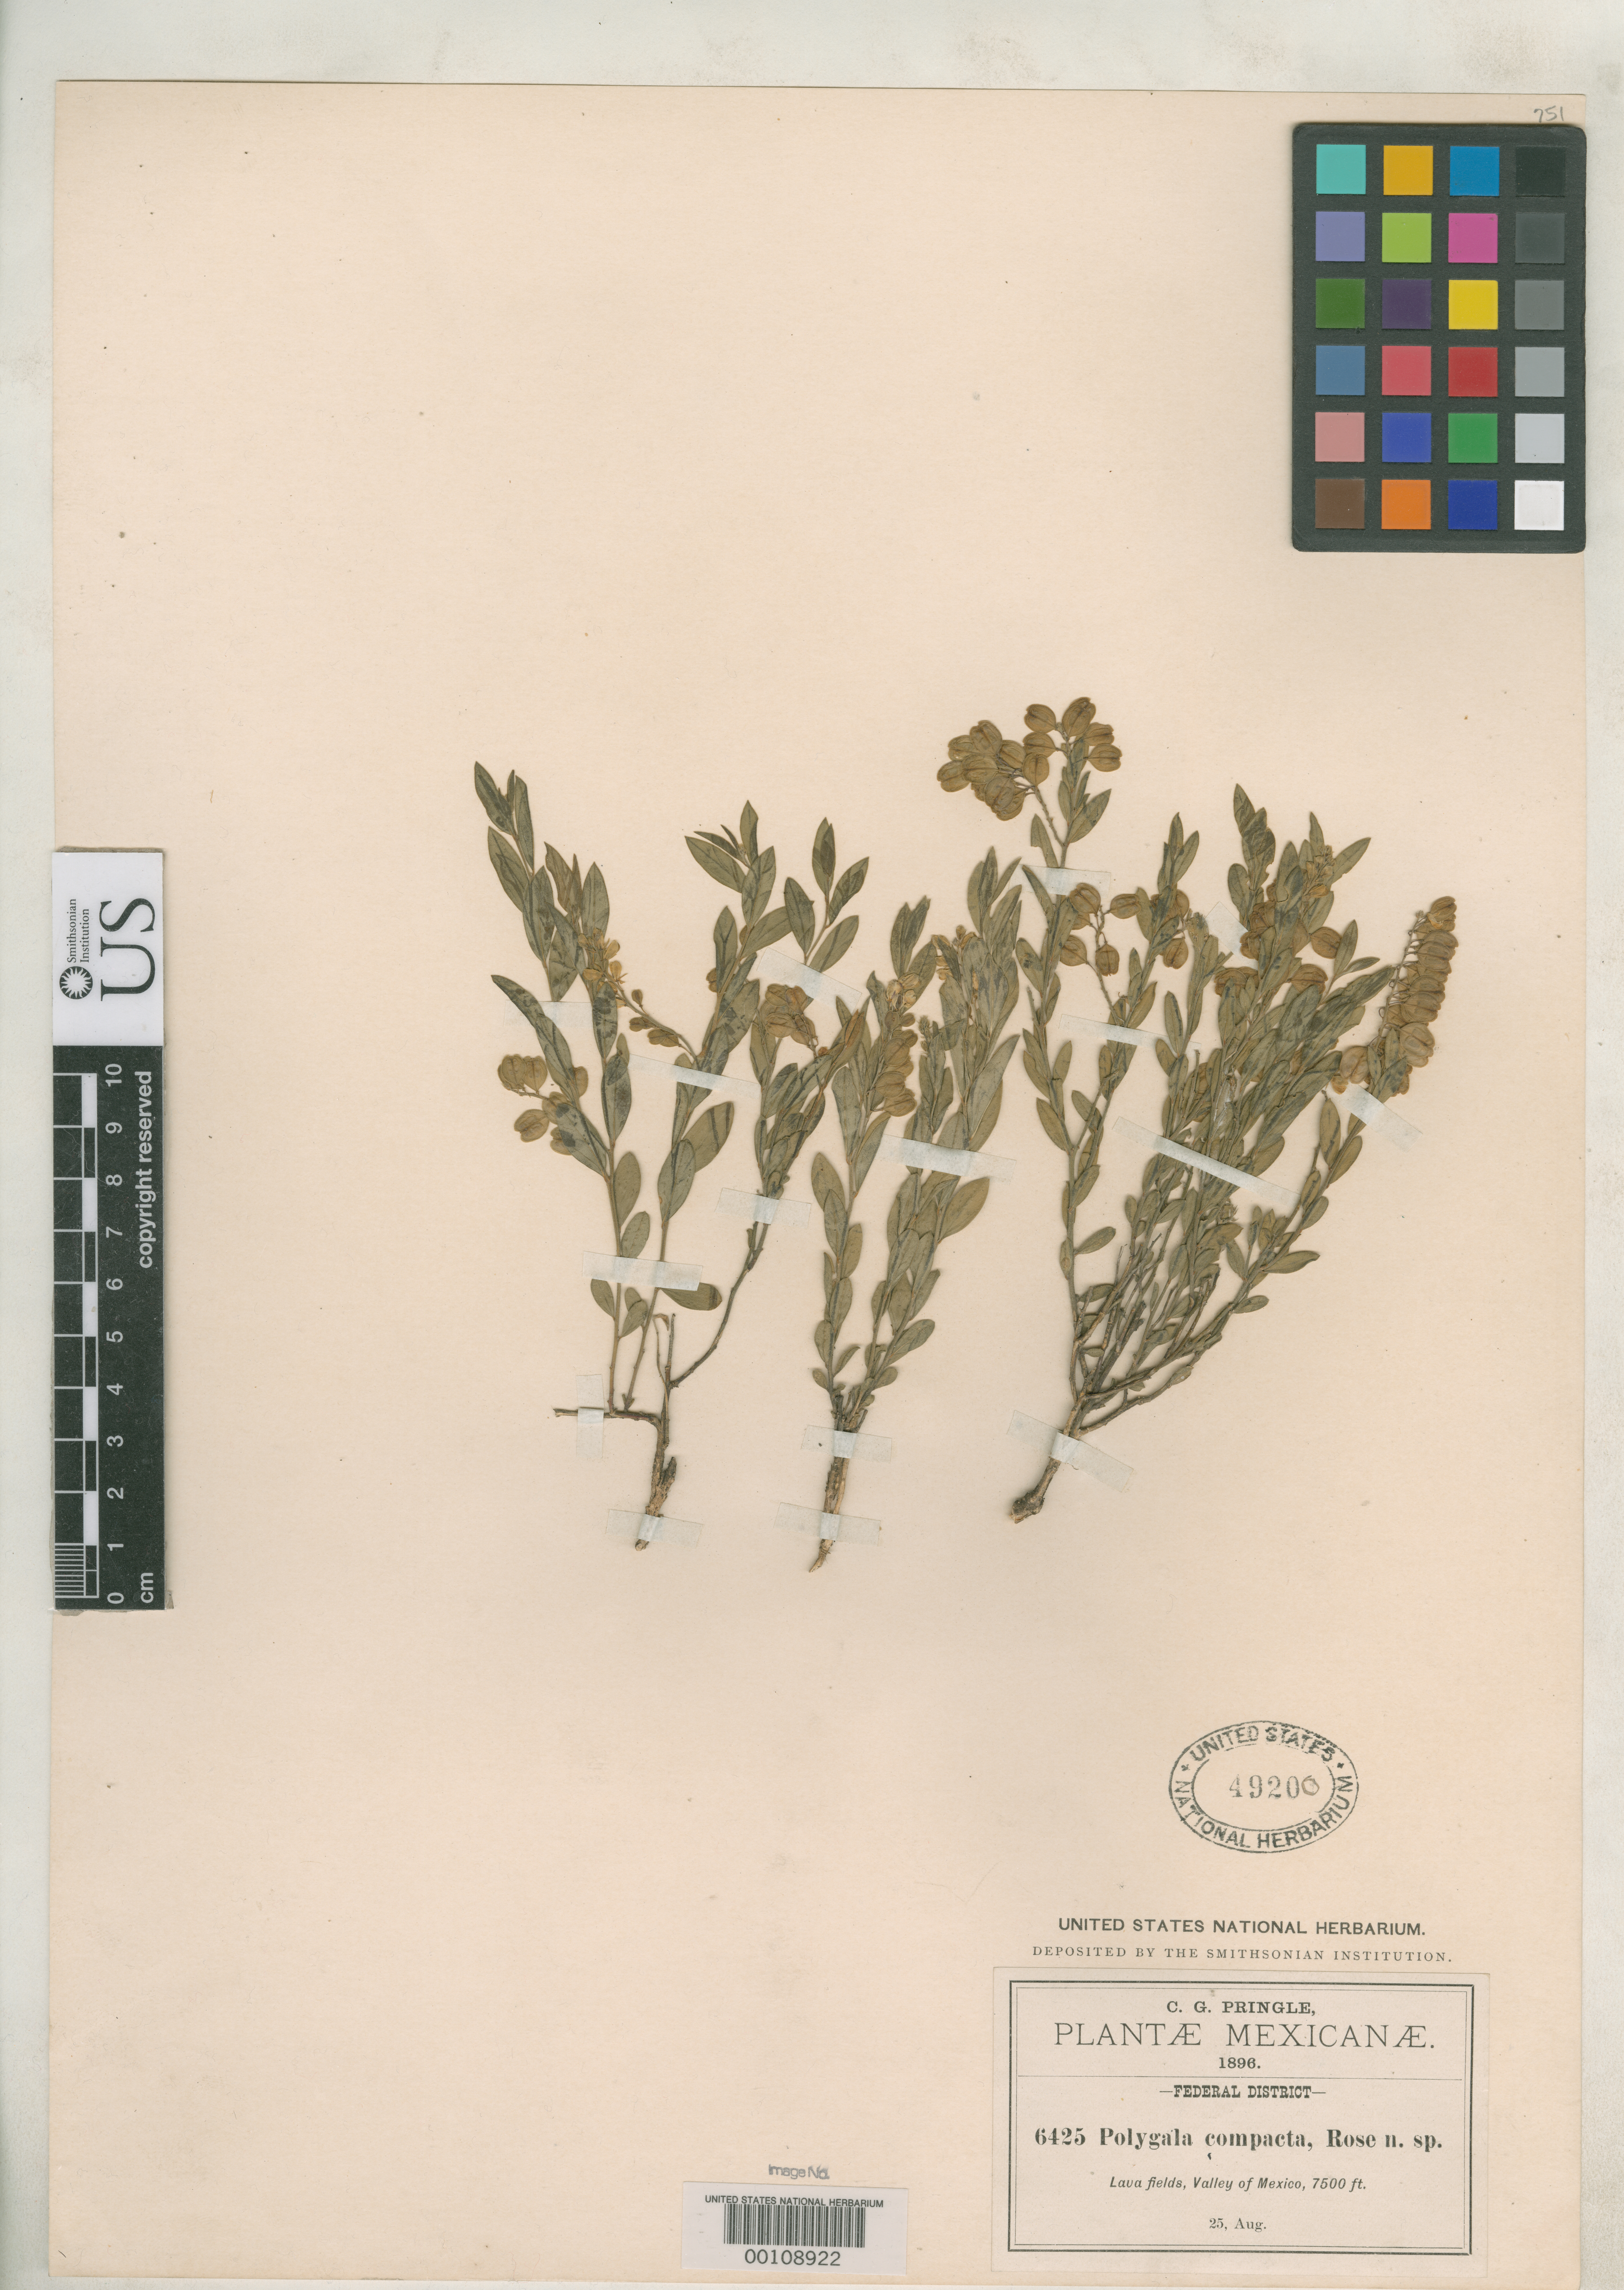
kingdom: Plantae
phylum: Tracheophyta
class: Magnoliopsida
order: Fabales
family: Polygalaceae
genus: Polygala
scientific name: Polygala compacta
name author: Rose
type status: Isotype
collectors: C. G. Pringle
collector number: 6425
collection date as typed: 25 Aug 1896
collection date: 1896-08-25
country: Mexico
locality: Valley of Mexico.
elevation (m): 2286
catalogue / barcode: US 49200